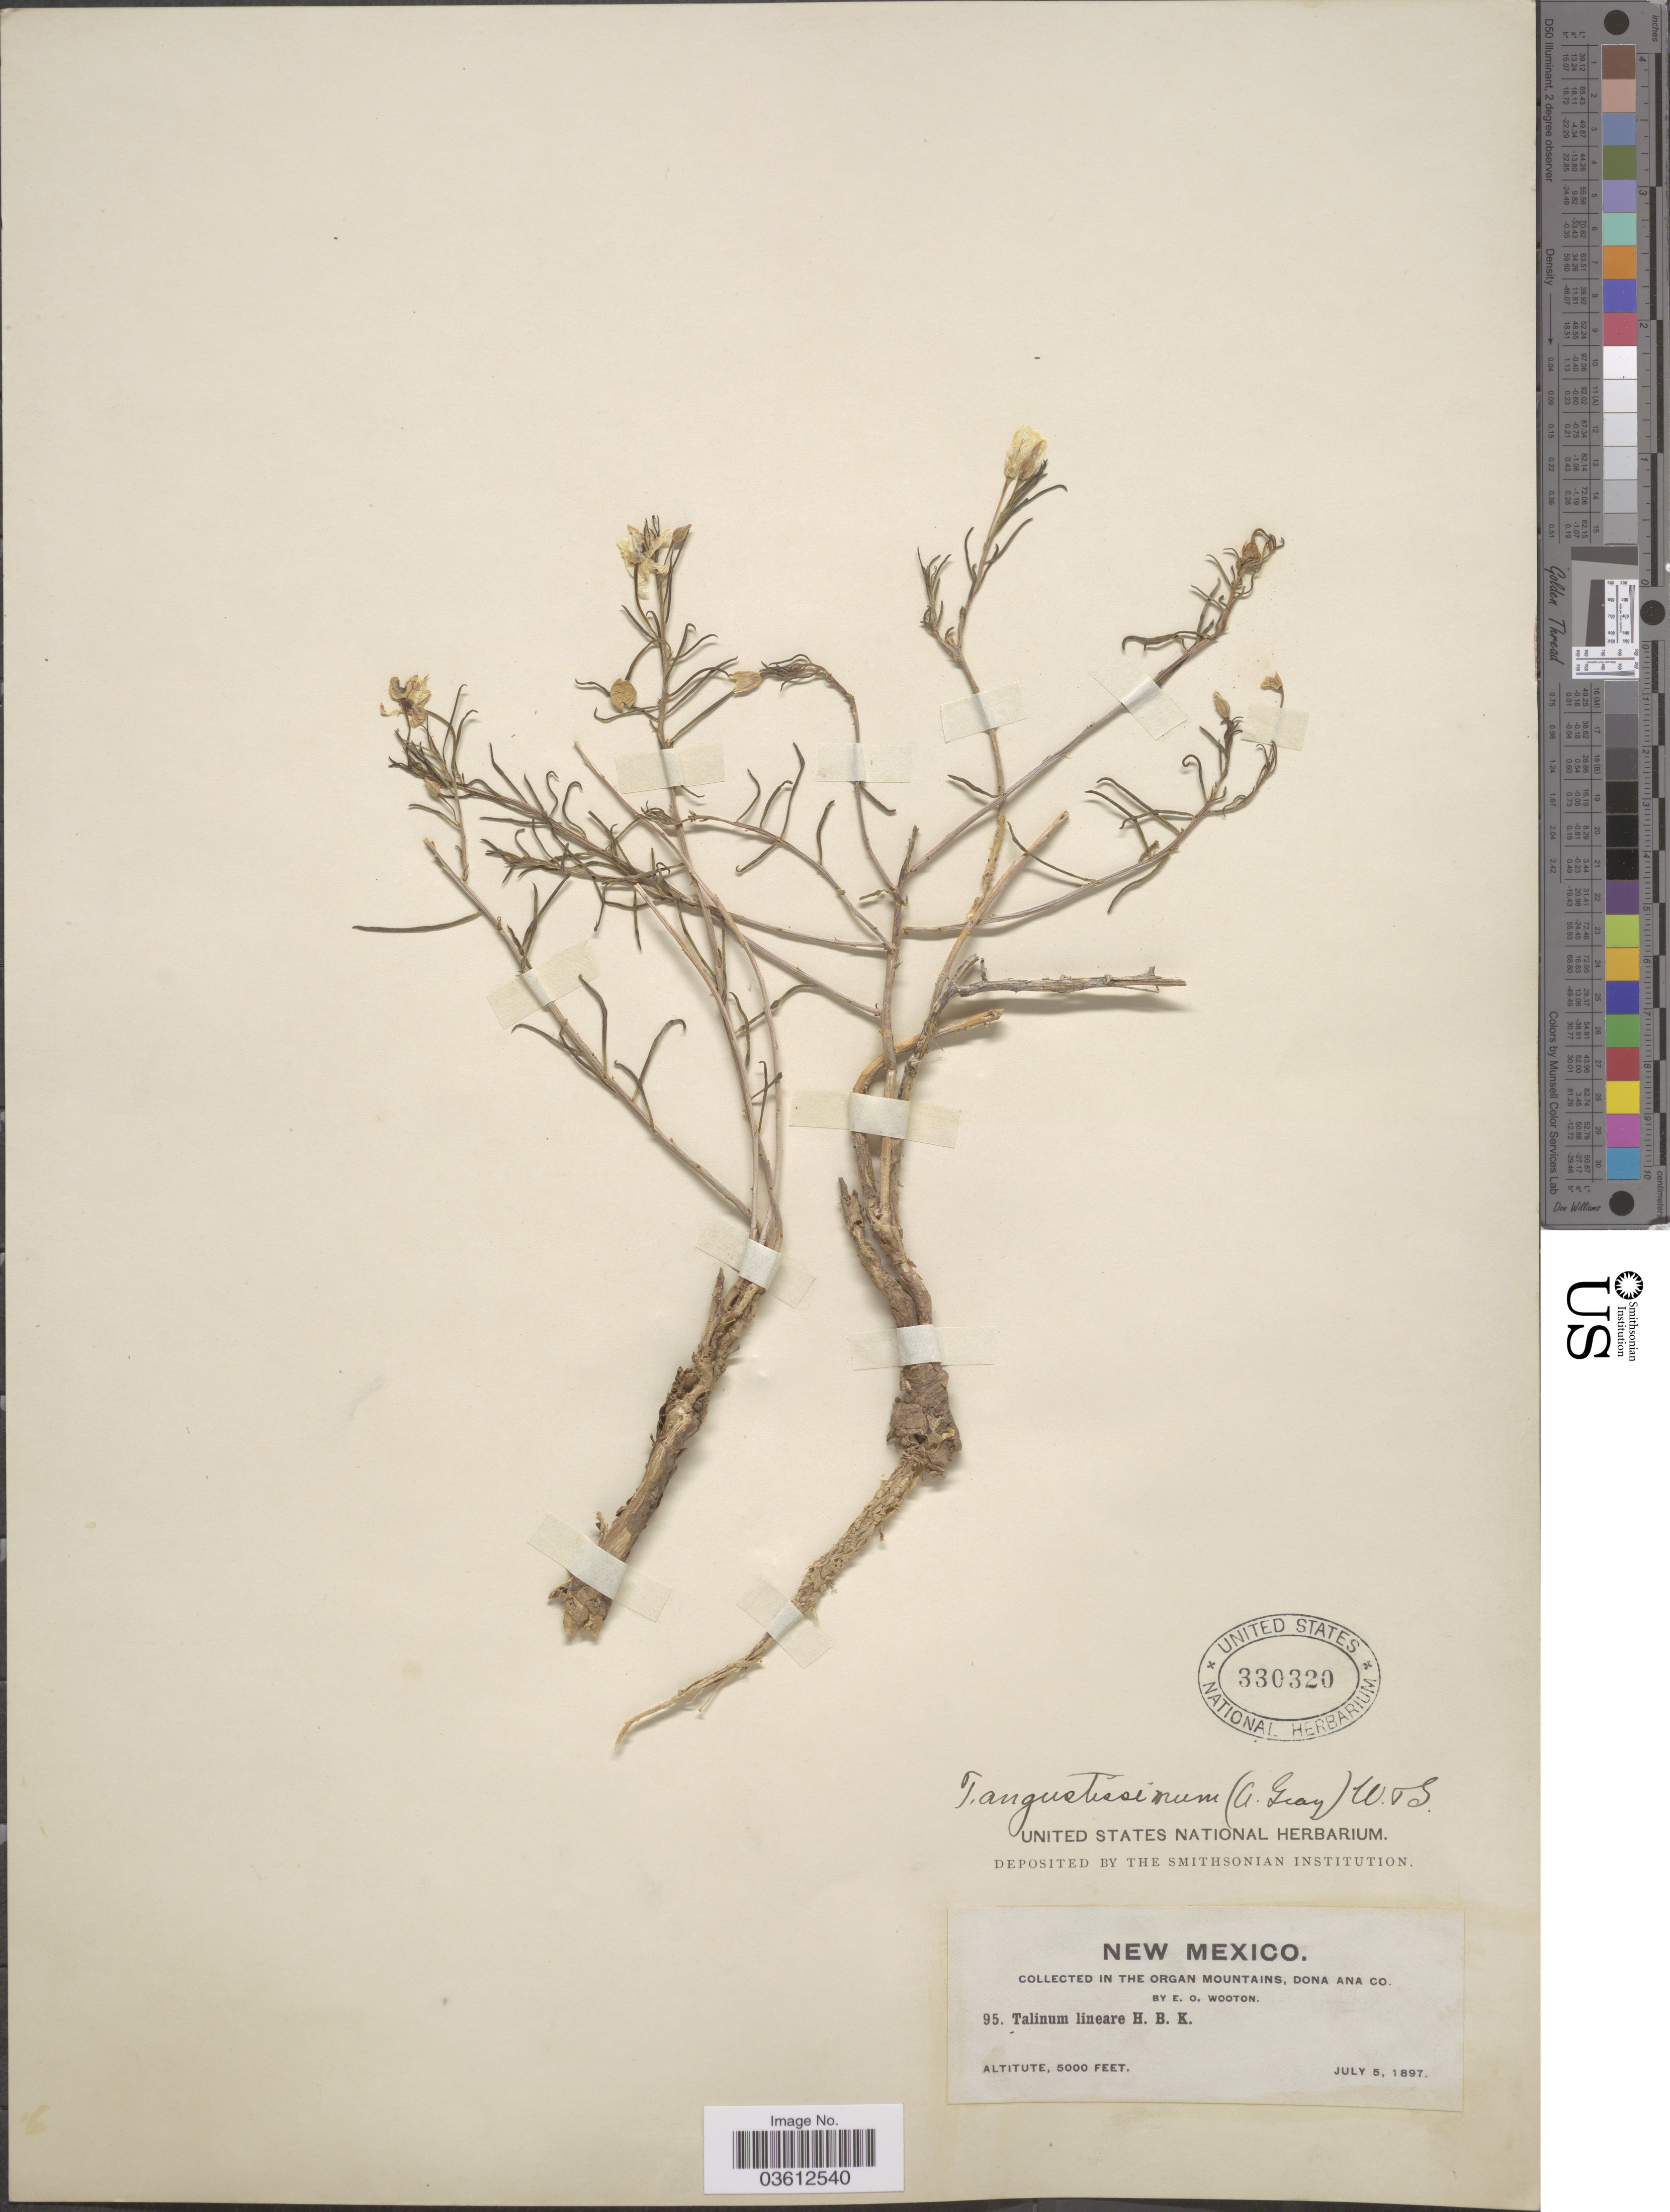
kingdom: Plantae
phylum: Tracheophyta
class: Magnoliopsida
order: Caryophyllales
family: Talinaceae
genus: Talinum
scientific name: Talinum angustissimum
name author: (Engelm.) Wooton & Standl.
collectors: E. O. Wooton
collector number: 95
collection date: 1897-07-05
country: United States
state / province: New Mexico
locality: In the Organ Mountains, Dona Ana Co.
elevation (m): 1524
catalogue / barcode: US 330320